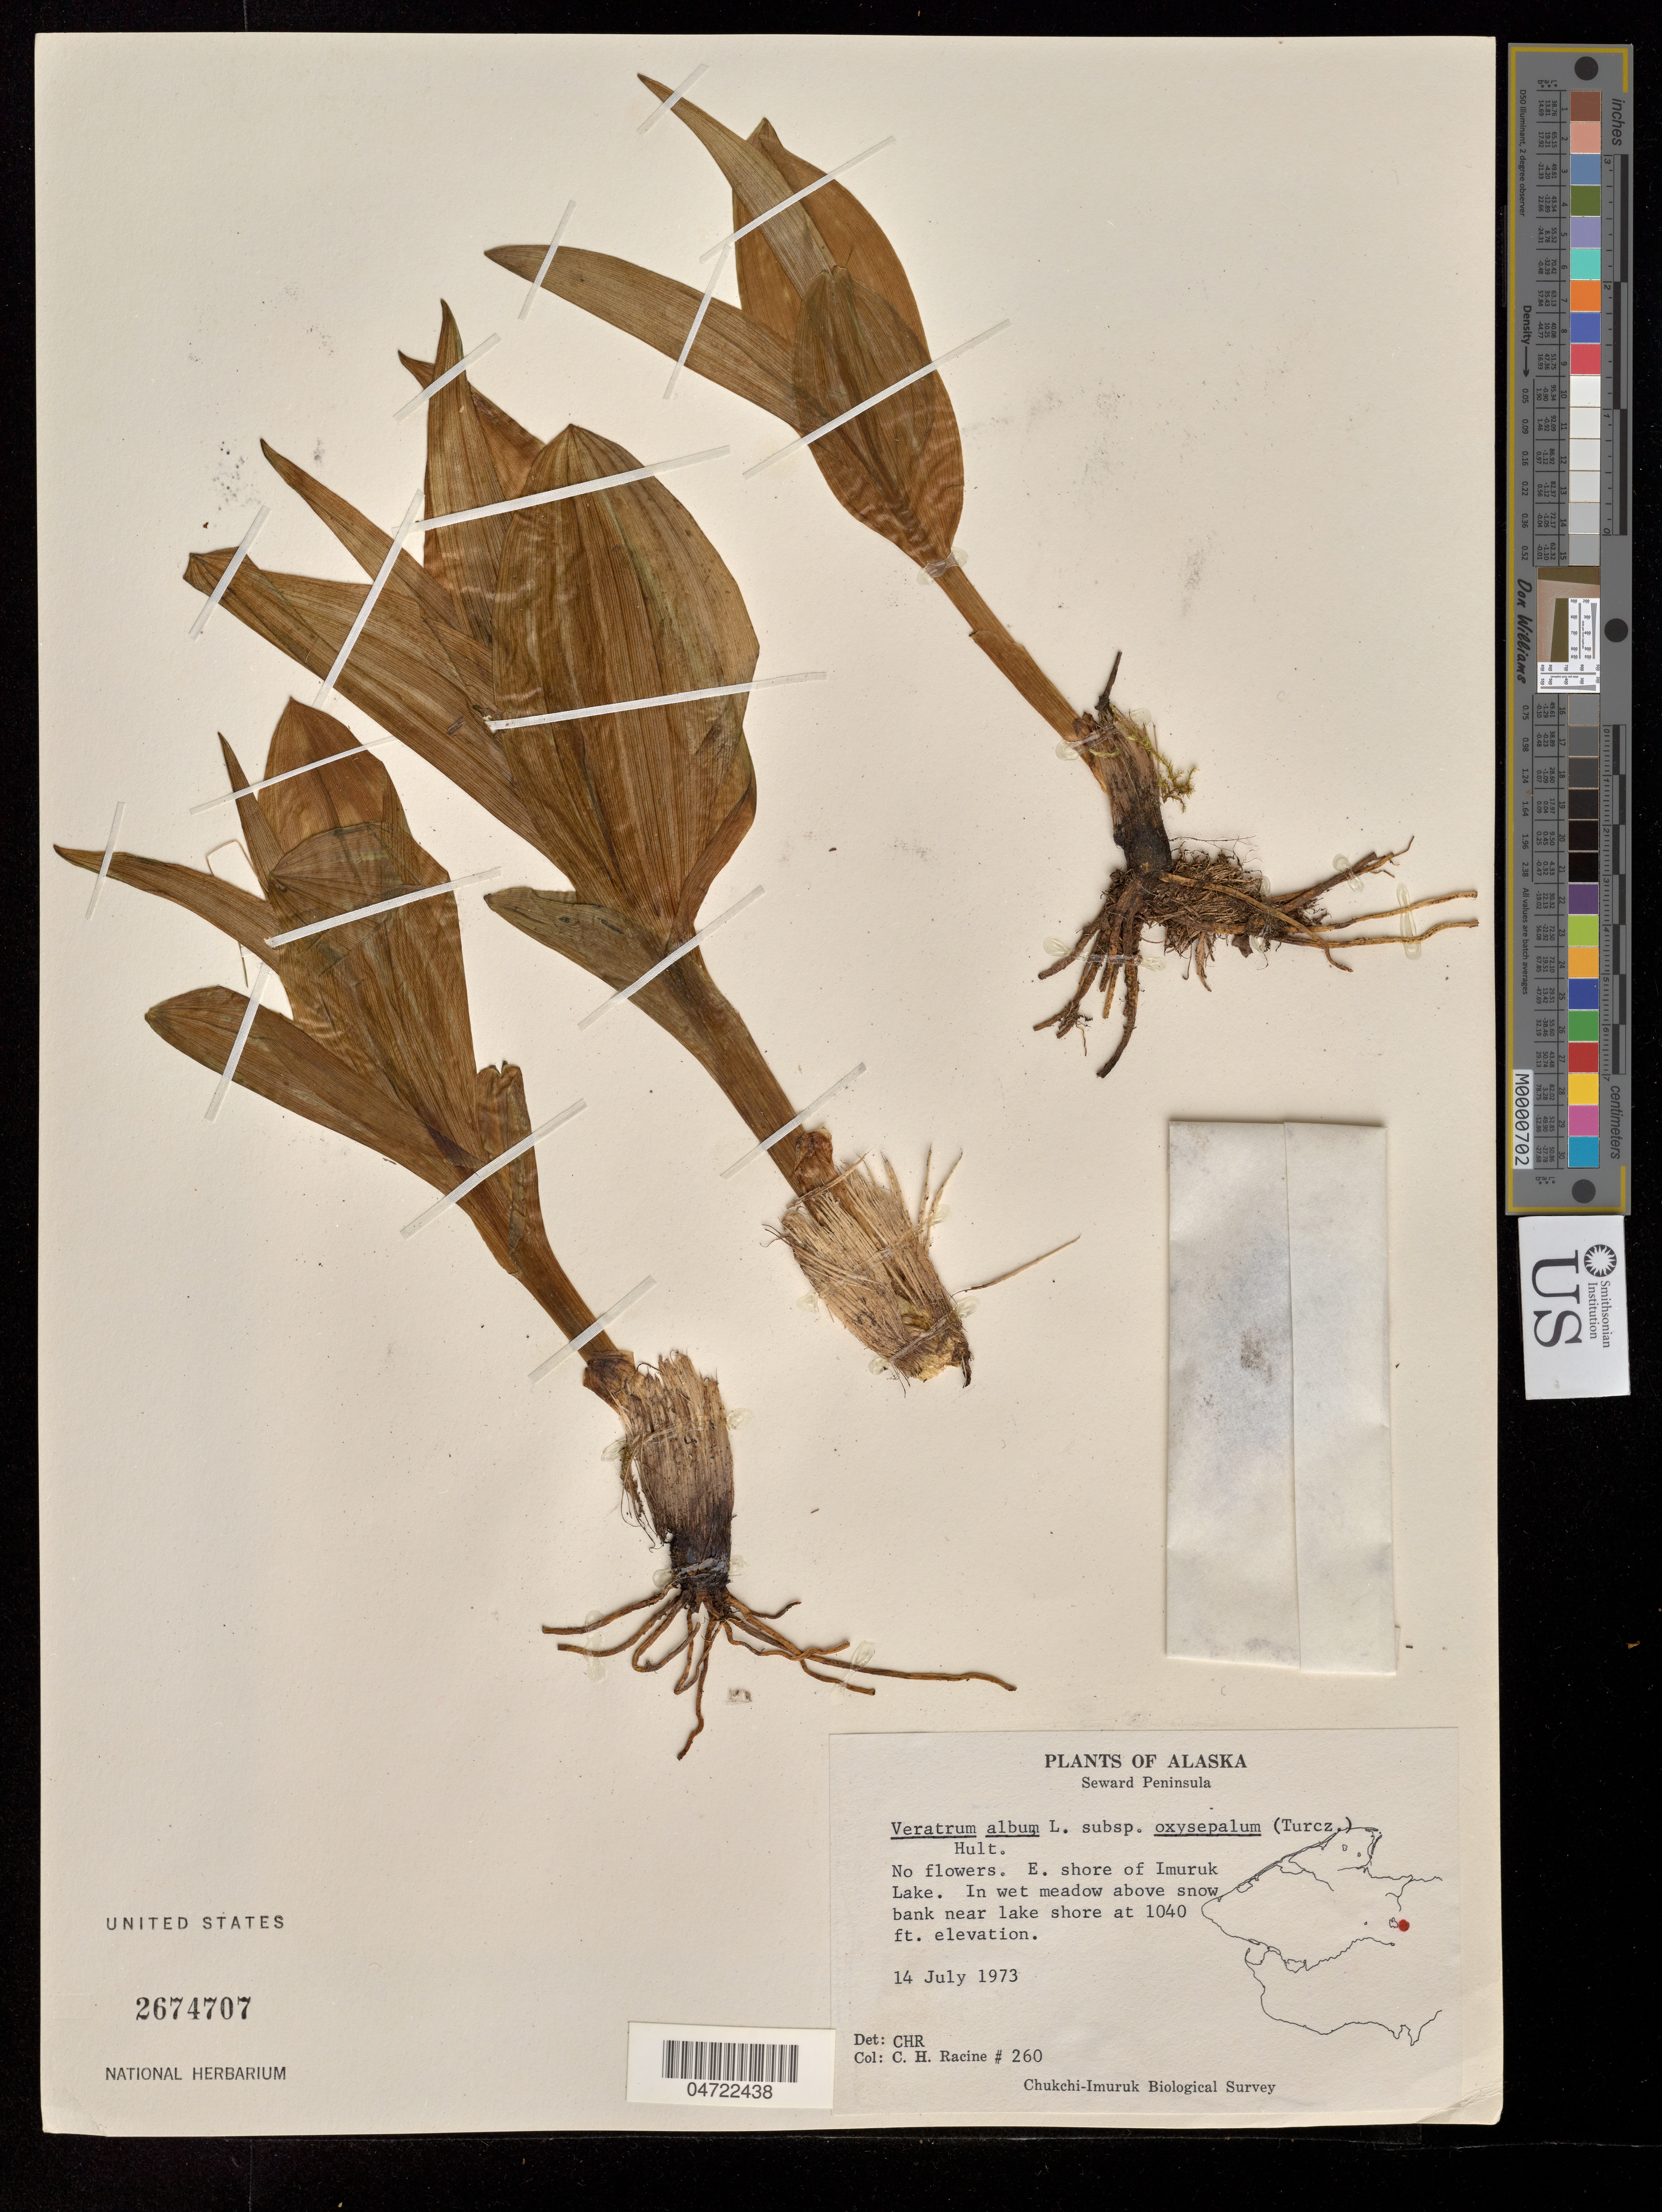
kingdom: Plantae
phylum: Tracheophyta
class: Liliopsida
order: Liliales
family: Melanthiaceae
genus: Veratrum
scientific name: Veratrum album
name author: L.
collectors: C. Racine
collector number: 260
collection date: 1973-07-14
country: United States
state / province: Alaska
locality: Seward Peninsula, E. shore of Imuruk,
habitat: In wet meadow above snow bank near lake shore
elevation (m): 317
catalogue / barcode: US 2674707